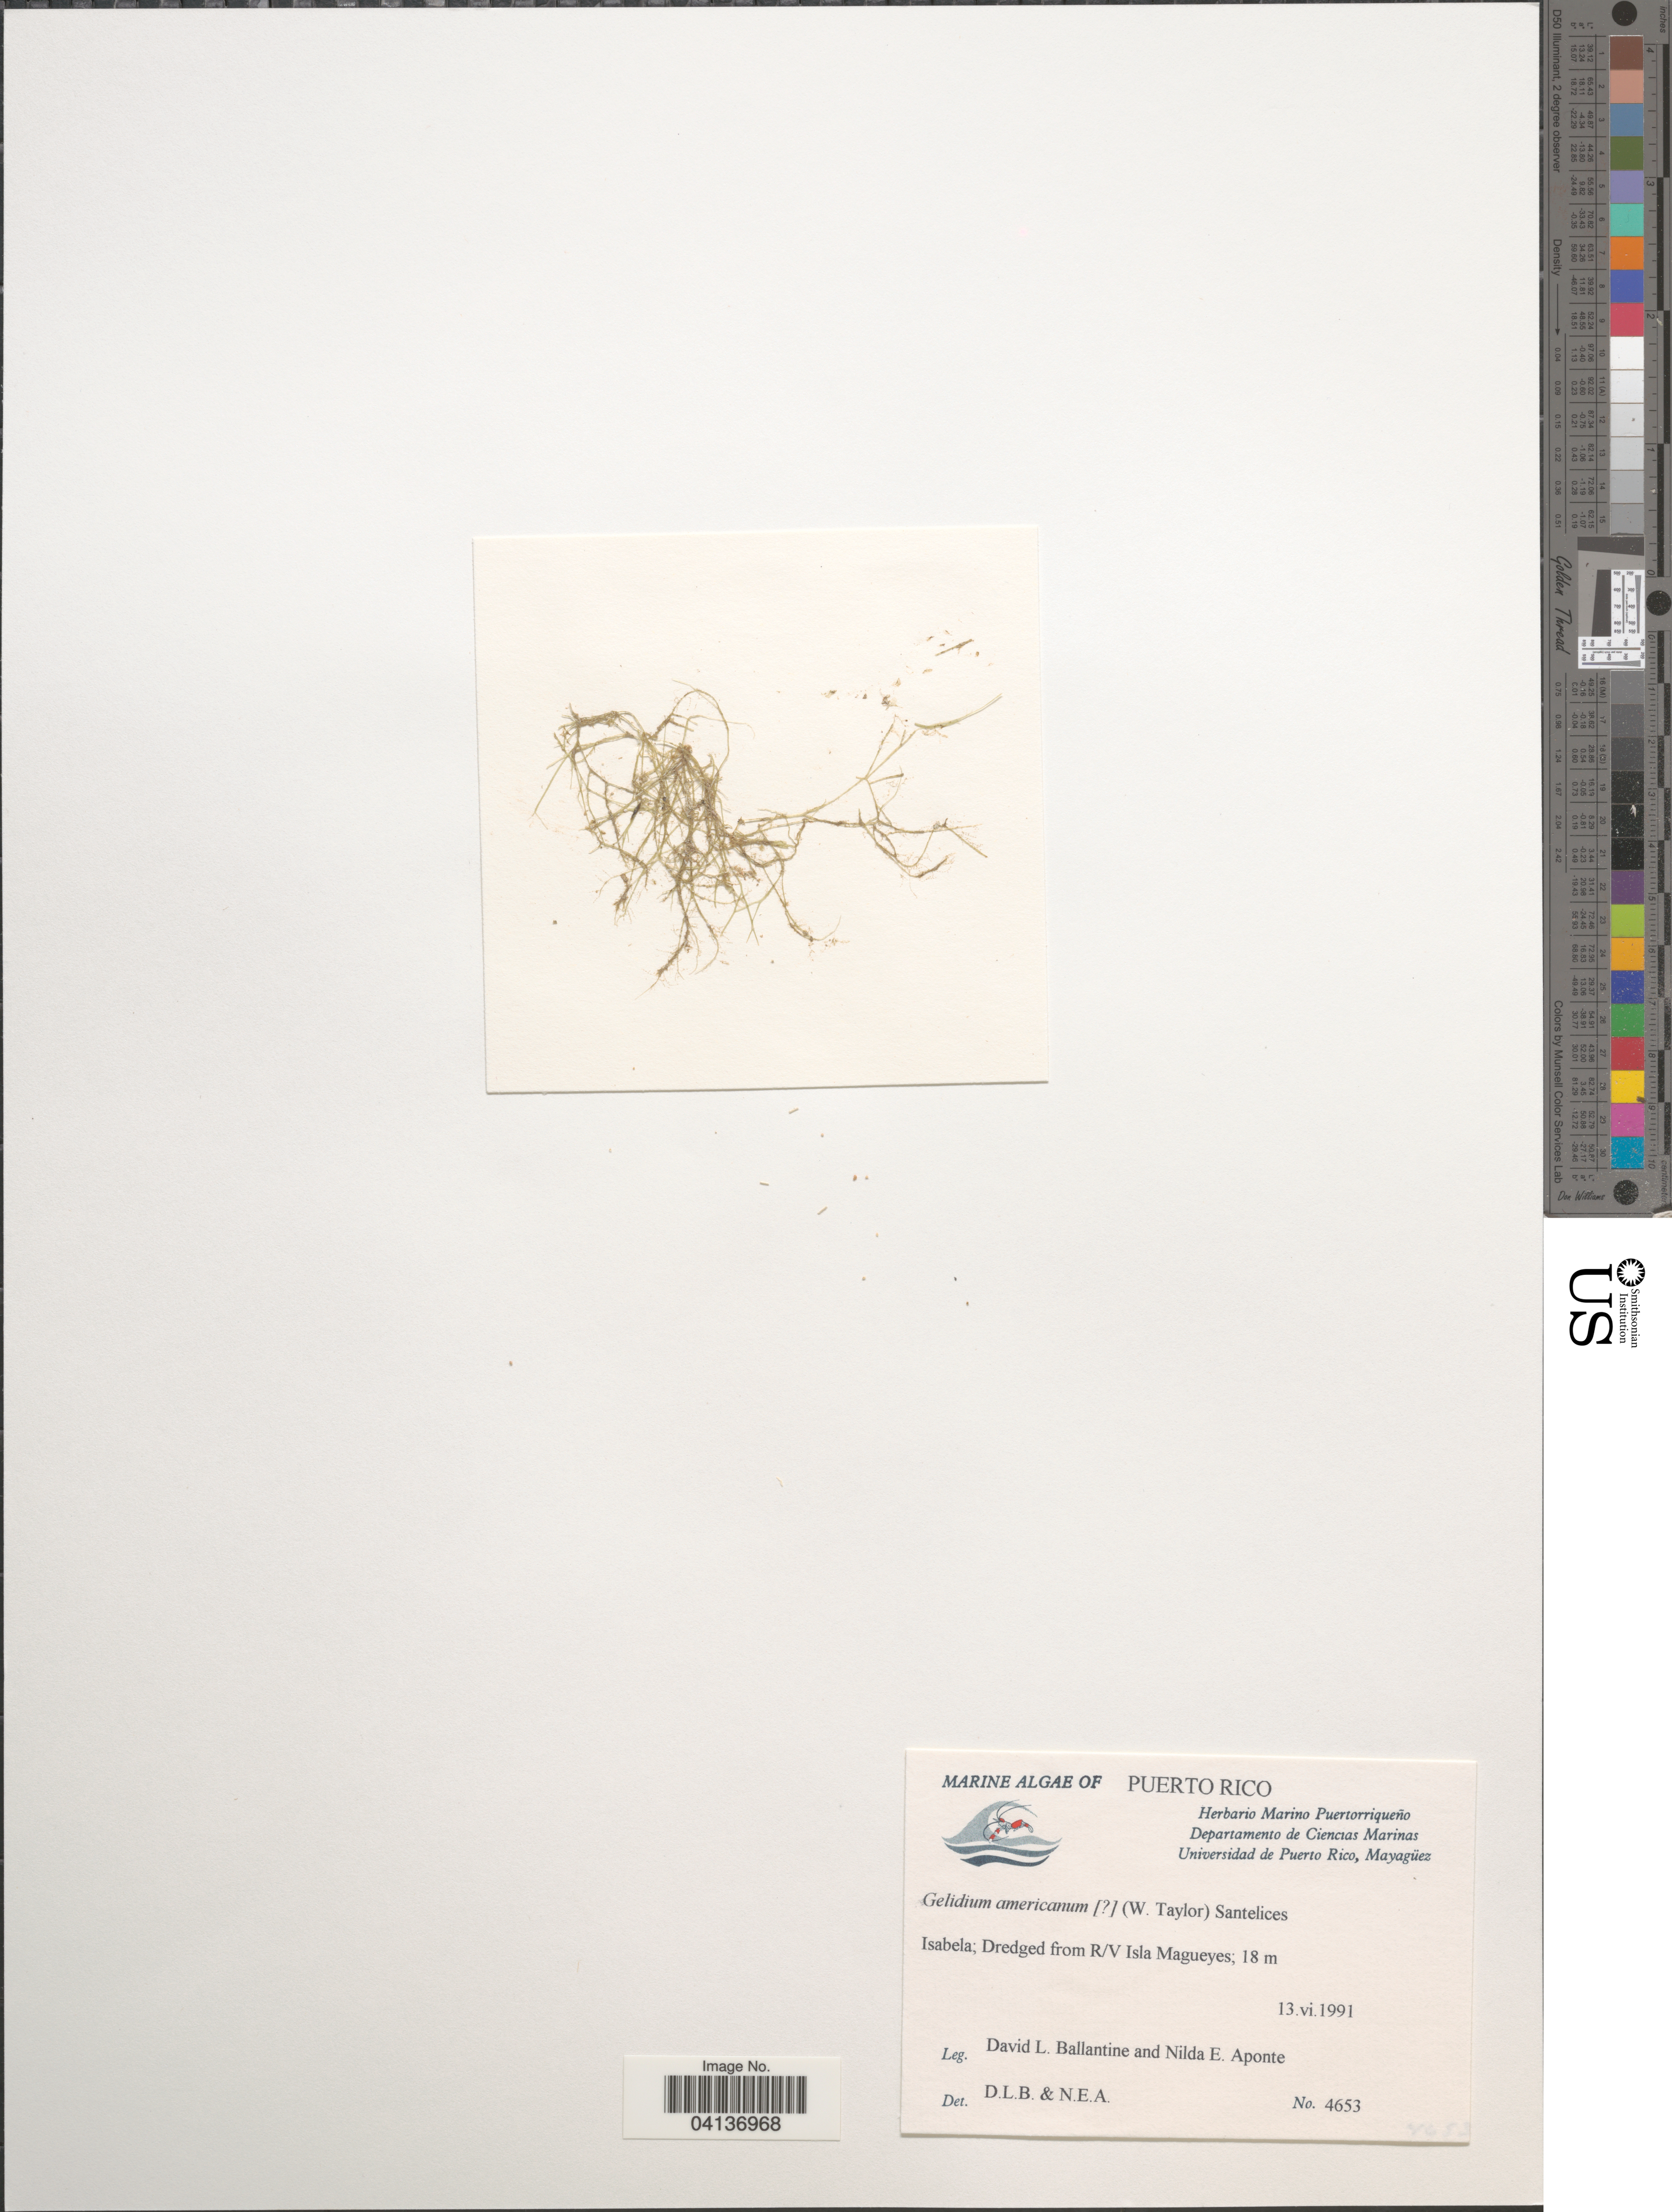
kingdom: Plantae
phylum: Rhodophyta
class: Florideophyceae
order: Gelidiales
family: Gelidiaceae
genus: Gelidium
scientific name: Gelidium americanum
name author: (W.R. Taylor) Santelices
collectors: D.L. Ballantine & N. E. Aponte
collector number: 4653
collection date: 1991-06-13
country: Puerto Rico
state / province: Isabela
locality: Dredged from R/V Isla Magueyes.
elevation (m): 18